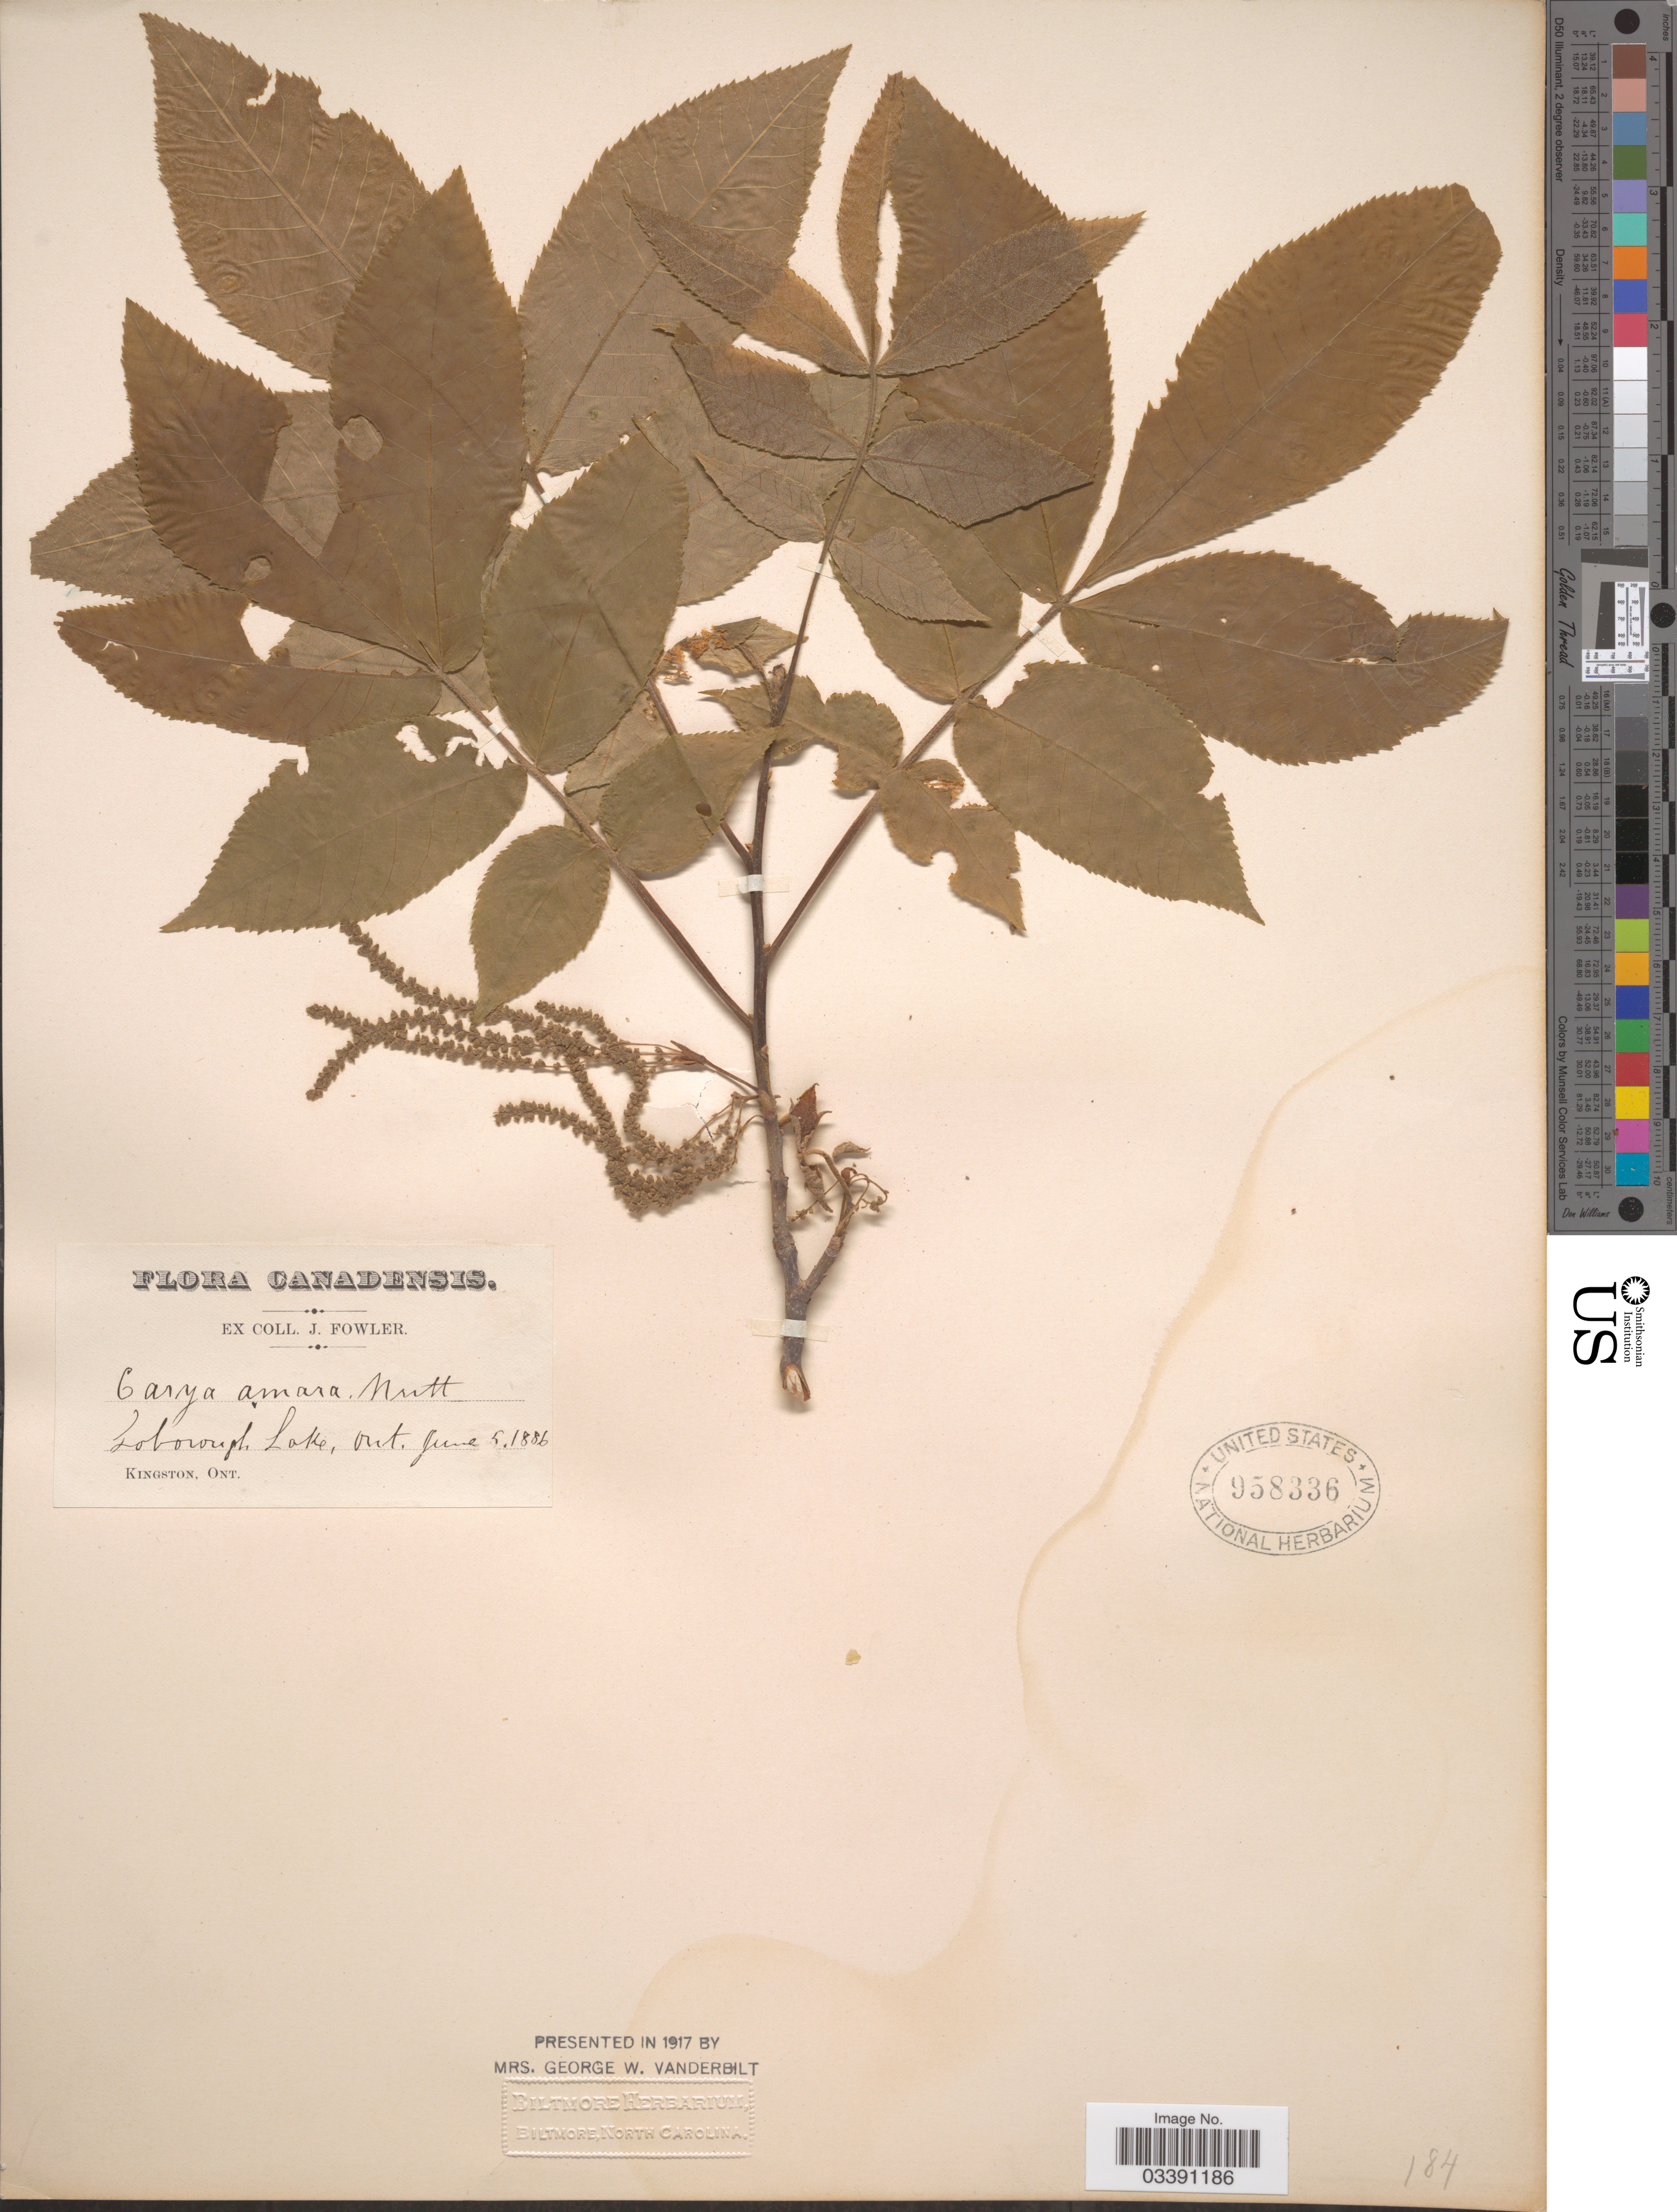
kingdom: Plantae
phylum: Tracheophyta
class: Magnoliopsida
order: Fagales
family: Juglandaceae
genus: Carya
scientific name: Carya cordiformis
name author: (Wangenh.) K. Koch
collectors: J. Fowler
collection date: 1886-06-05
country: Canada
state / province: Ontario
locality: Loborough Lake.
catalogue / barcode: US 958336